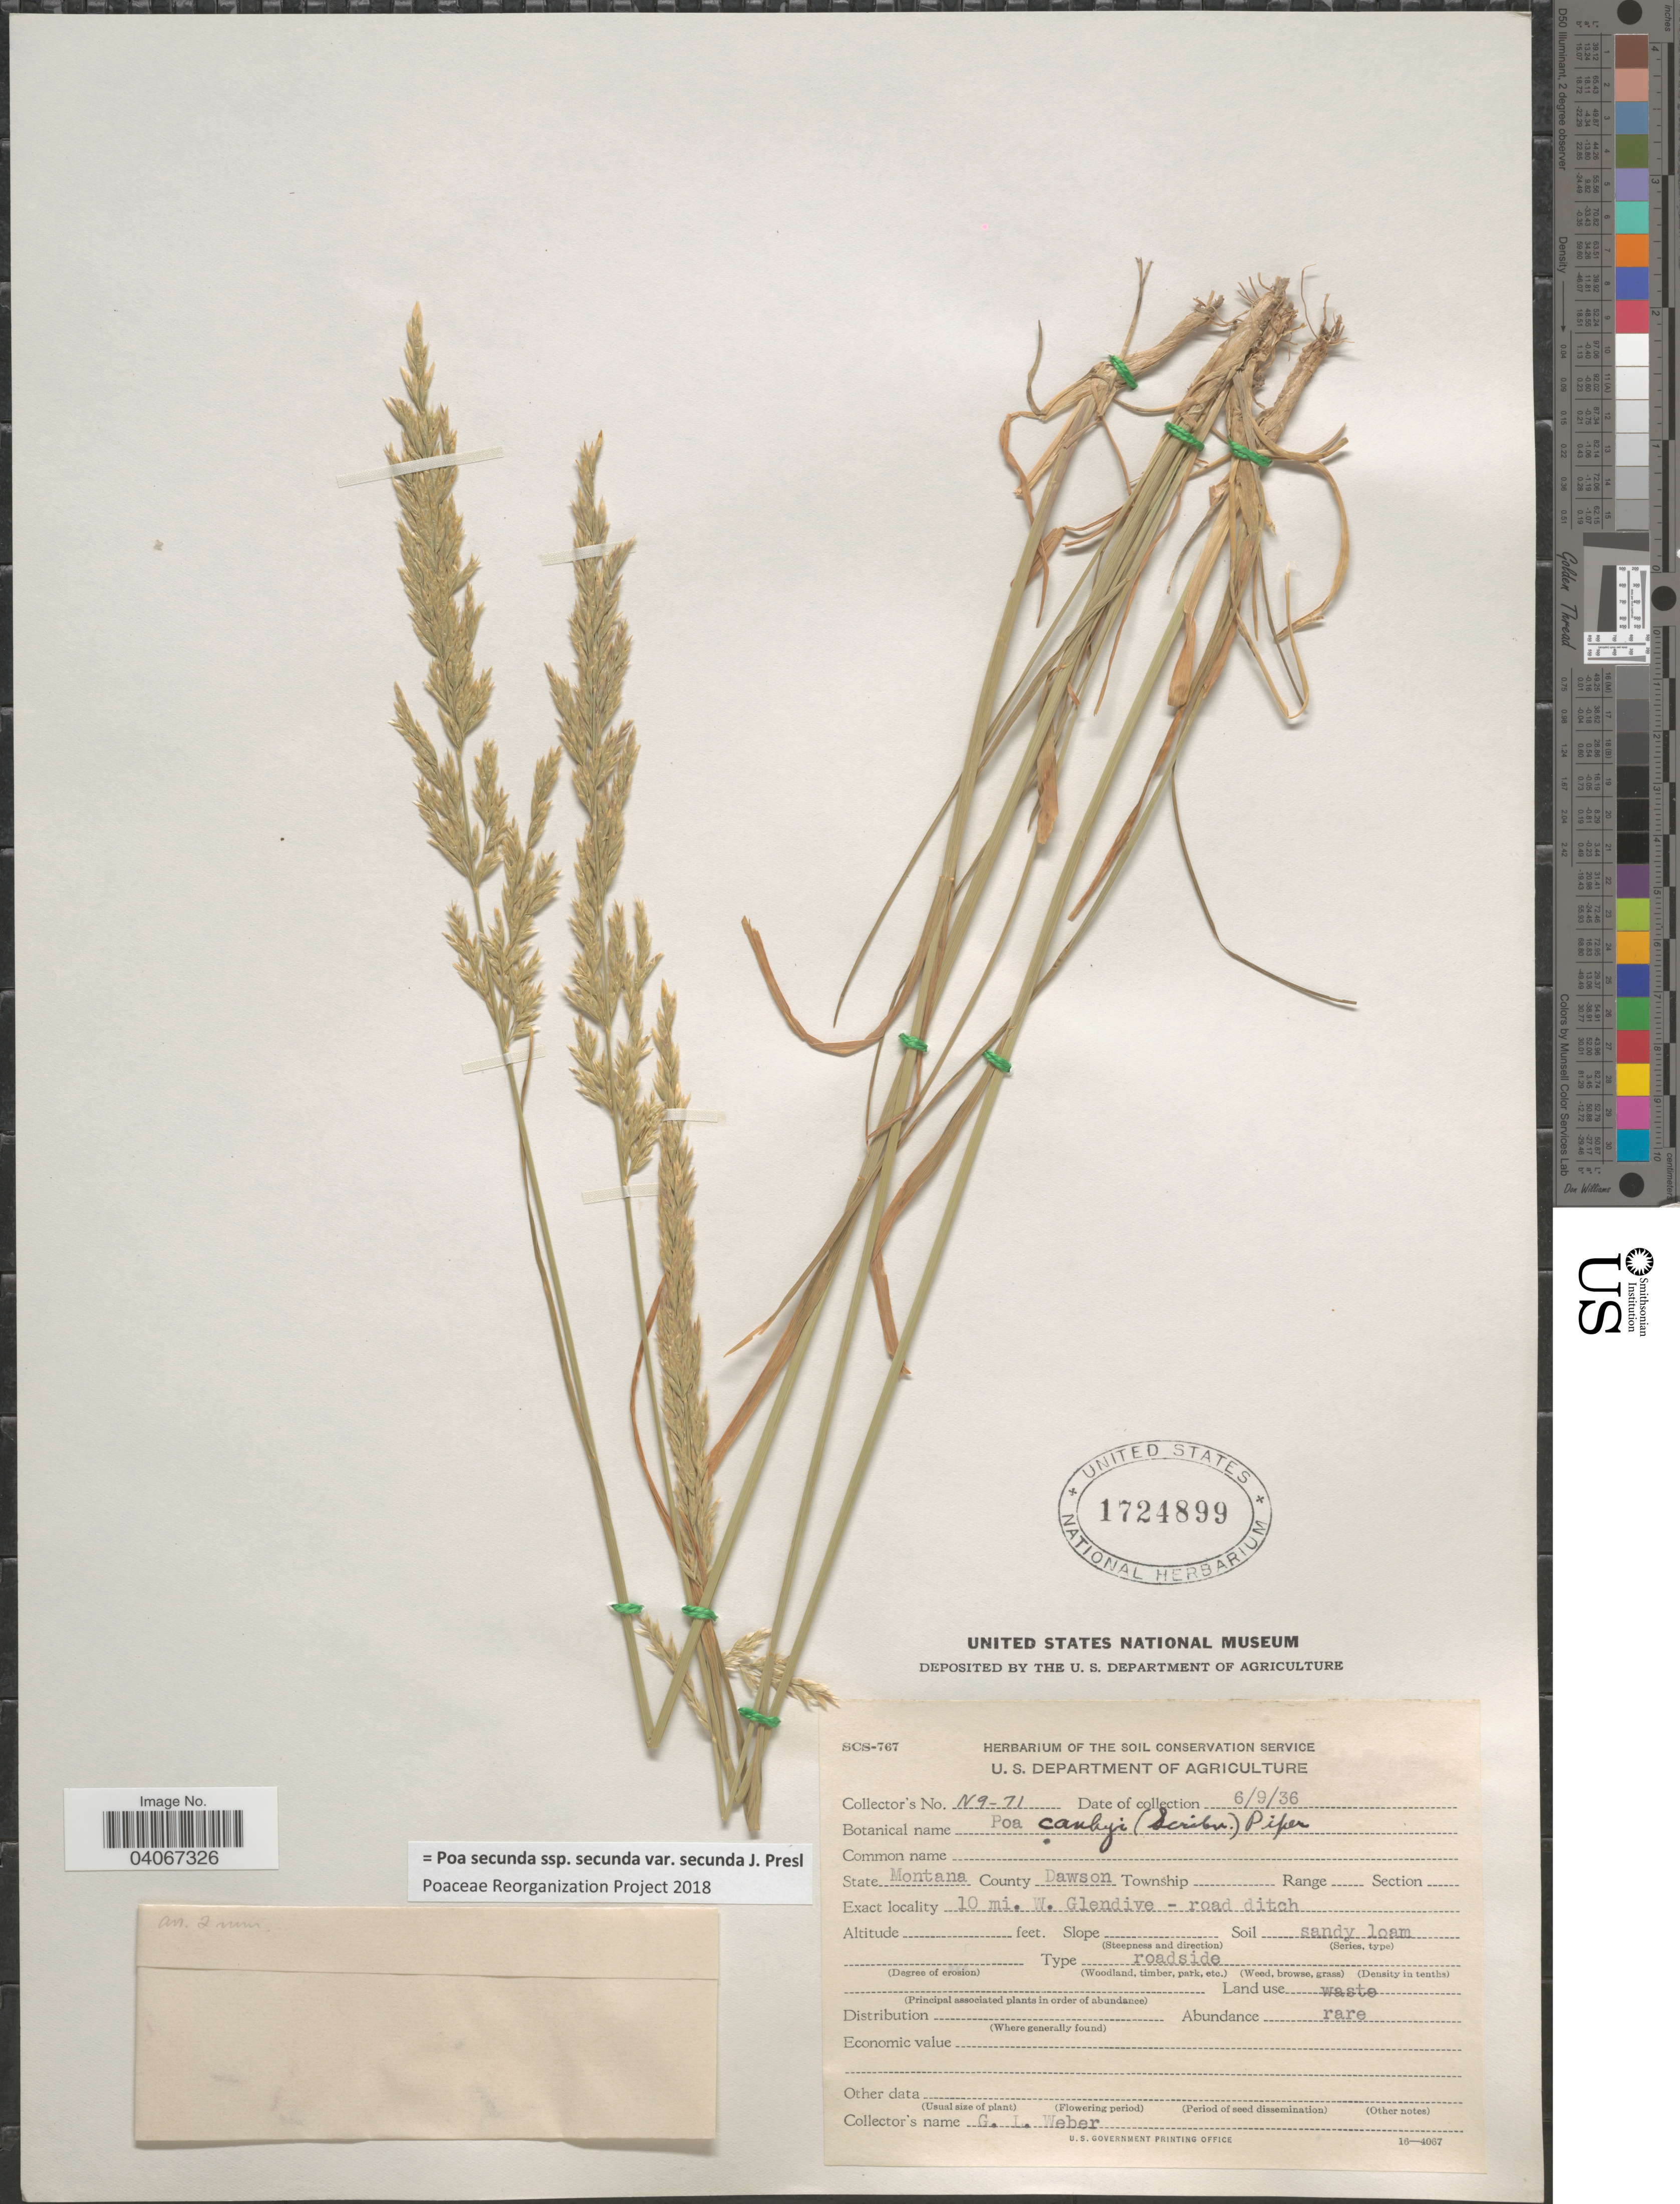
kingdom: Plantae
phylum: Tracheophyta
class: Liliopsida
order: Poales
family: Poaceae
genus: Poa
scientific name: Poa secunda subsp. secunda var. secunda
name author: J. Presl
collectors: G. Weber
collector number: N9-71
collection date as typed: Transcribed d/m/y: 9/6/36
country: United States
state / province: Montana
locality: County Dawson. 10 mi. W. Glendive - road ditch.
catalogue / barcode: US 1724899